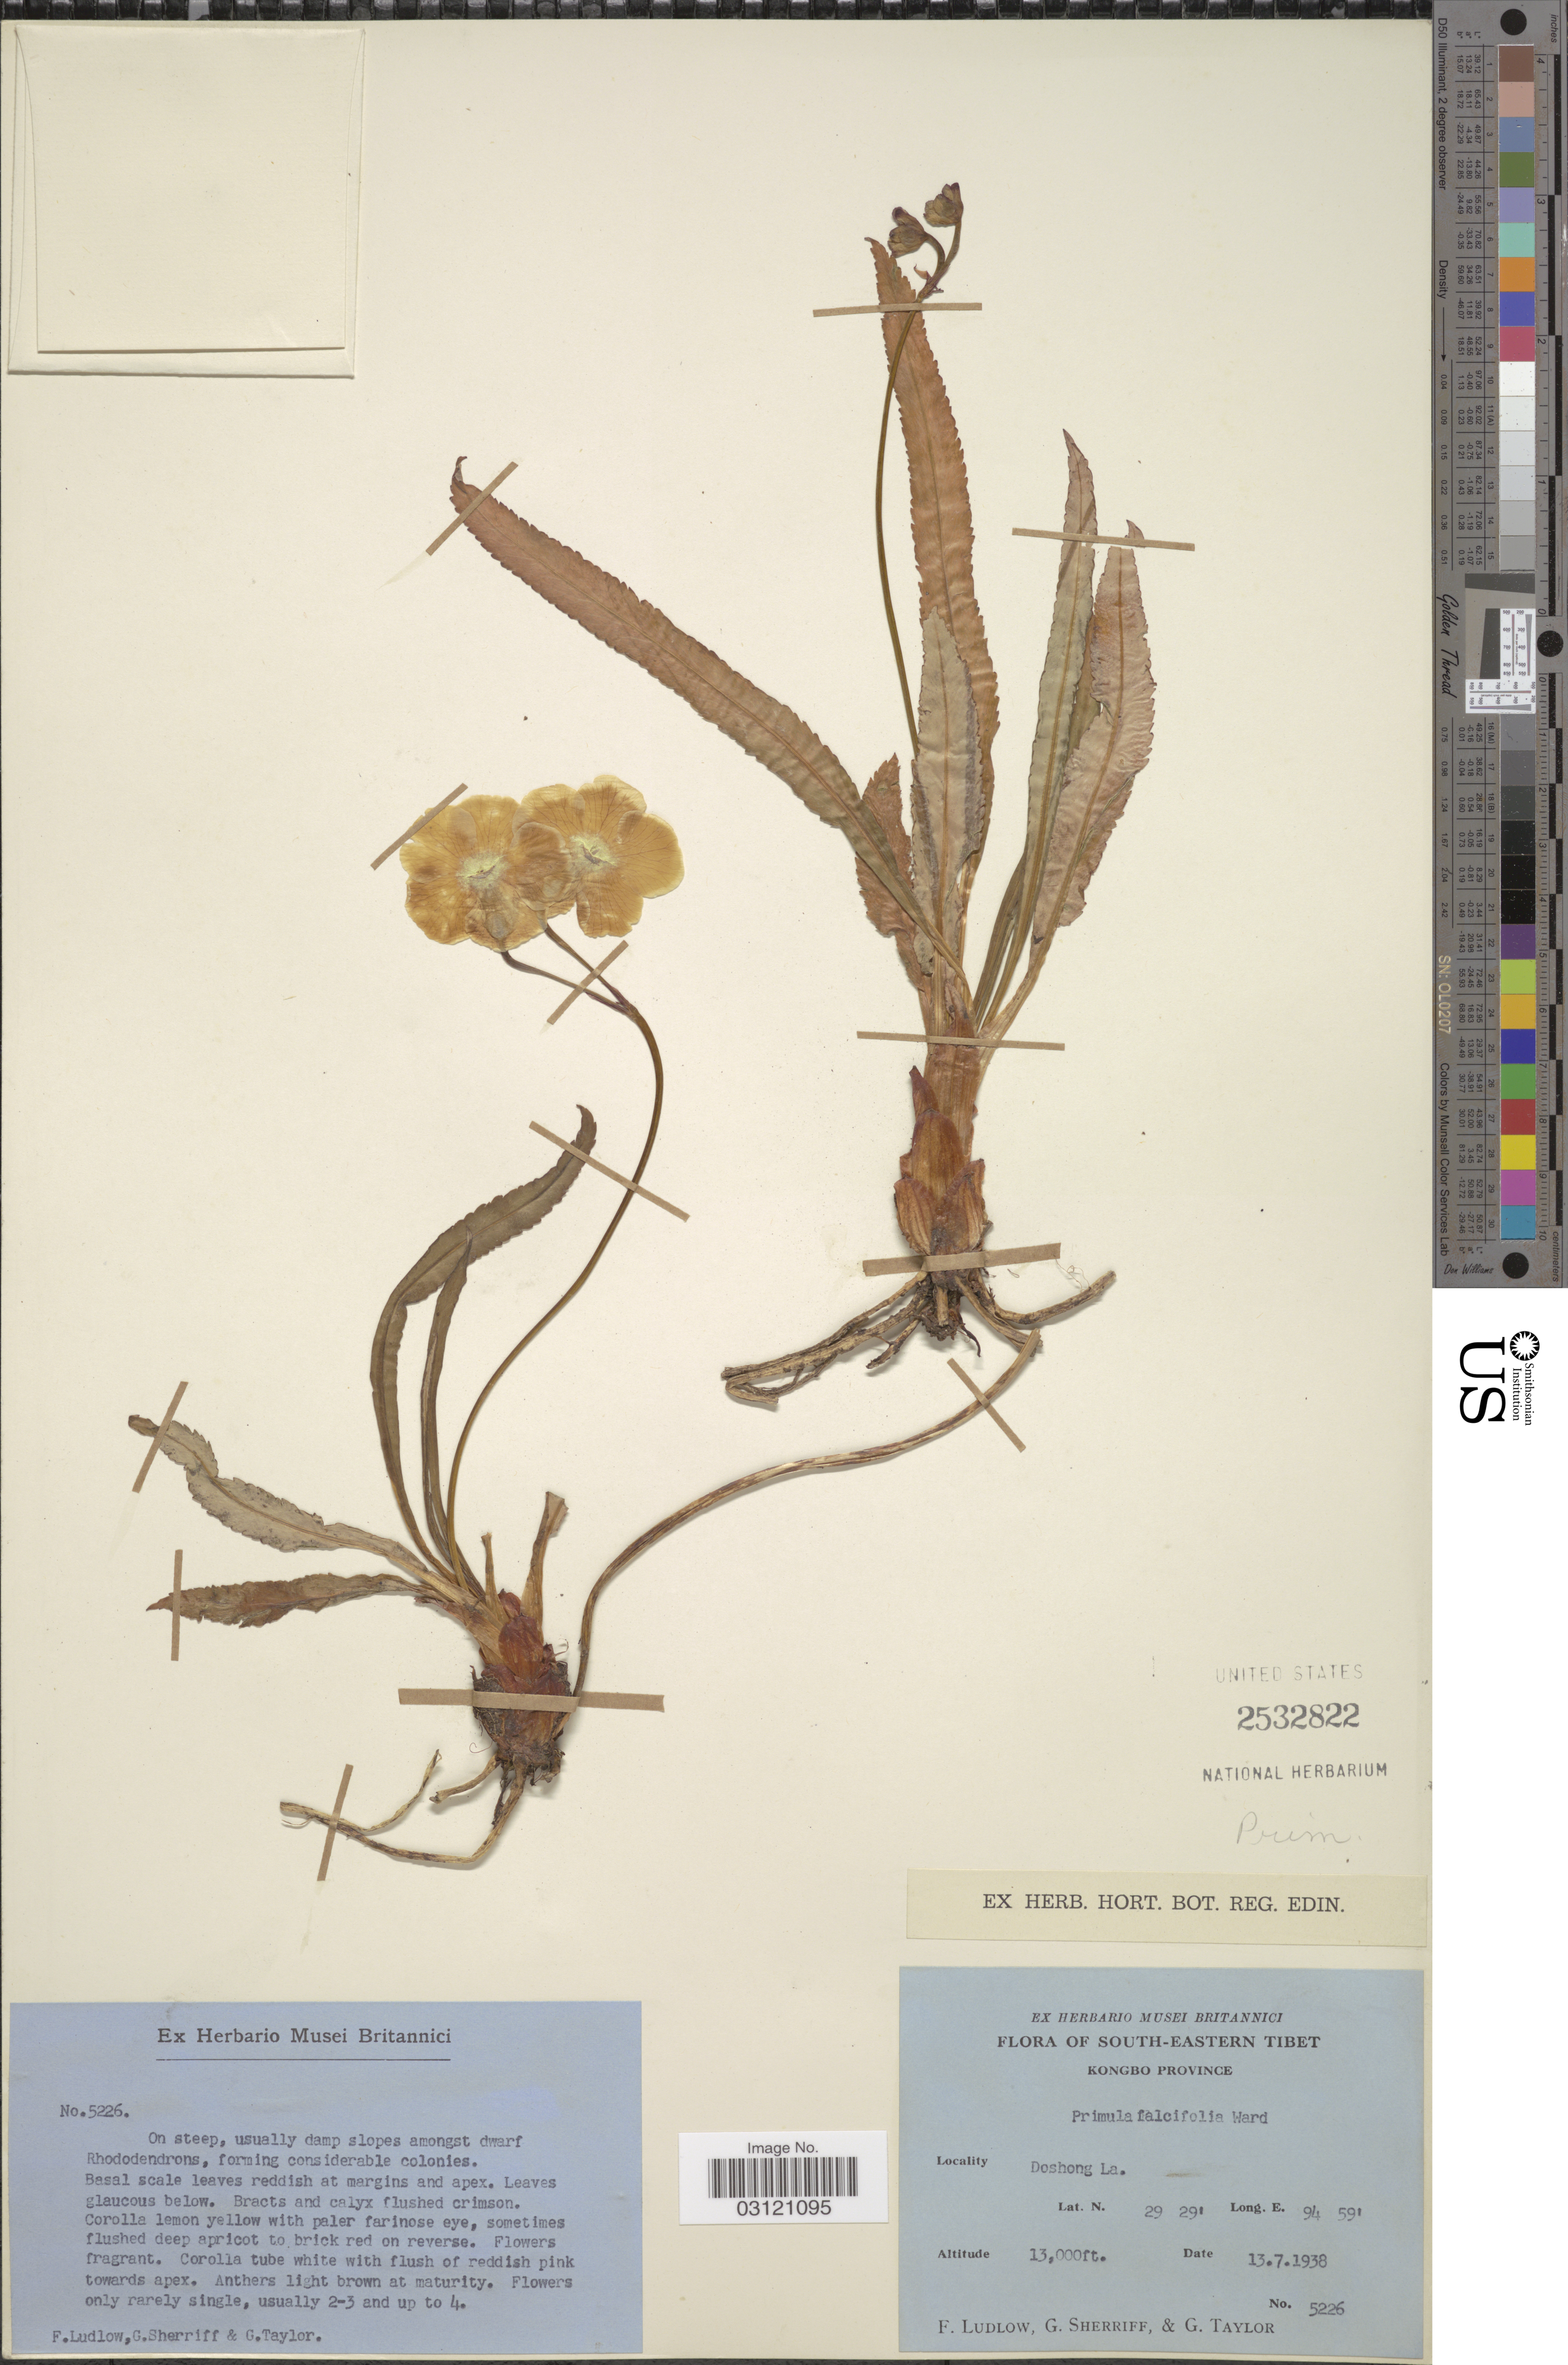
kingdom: Plantae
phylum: Tracheophyta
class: Magnoliopsida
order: Ericales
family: Primulaceae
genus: Primula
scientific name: Primula falcifolia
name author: Kingdon-Ward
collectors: F. Ludlow, G. Sherriff & G. Taylor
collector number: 5226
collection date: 1938-07-13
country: China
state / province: Xizang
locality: South-Eastern Tibet. Kongbo Province. Doshong La.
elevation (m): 3962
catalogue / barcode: US 2532822